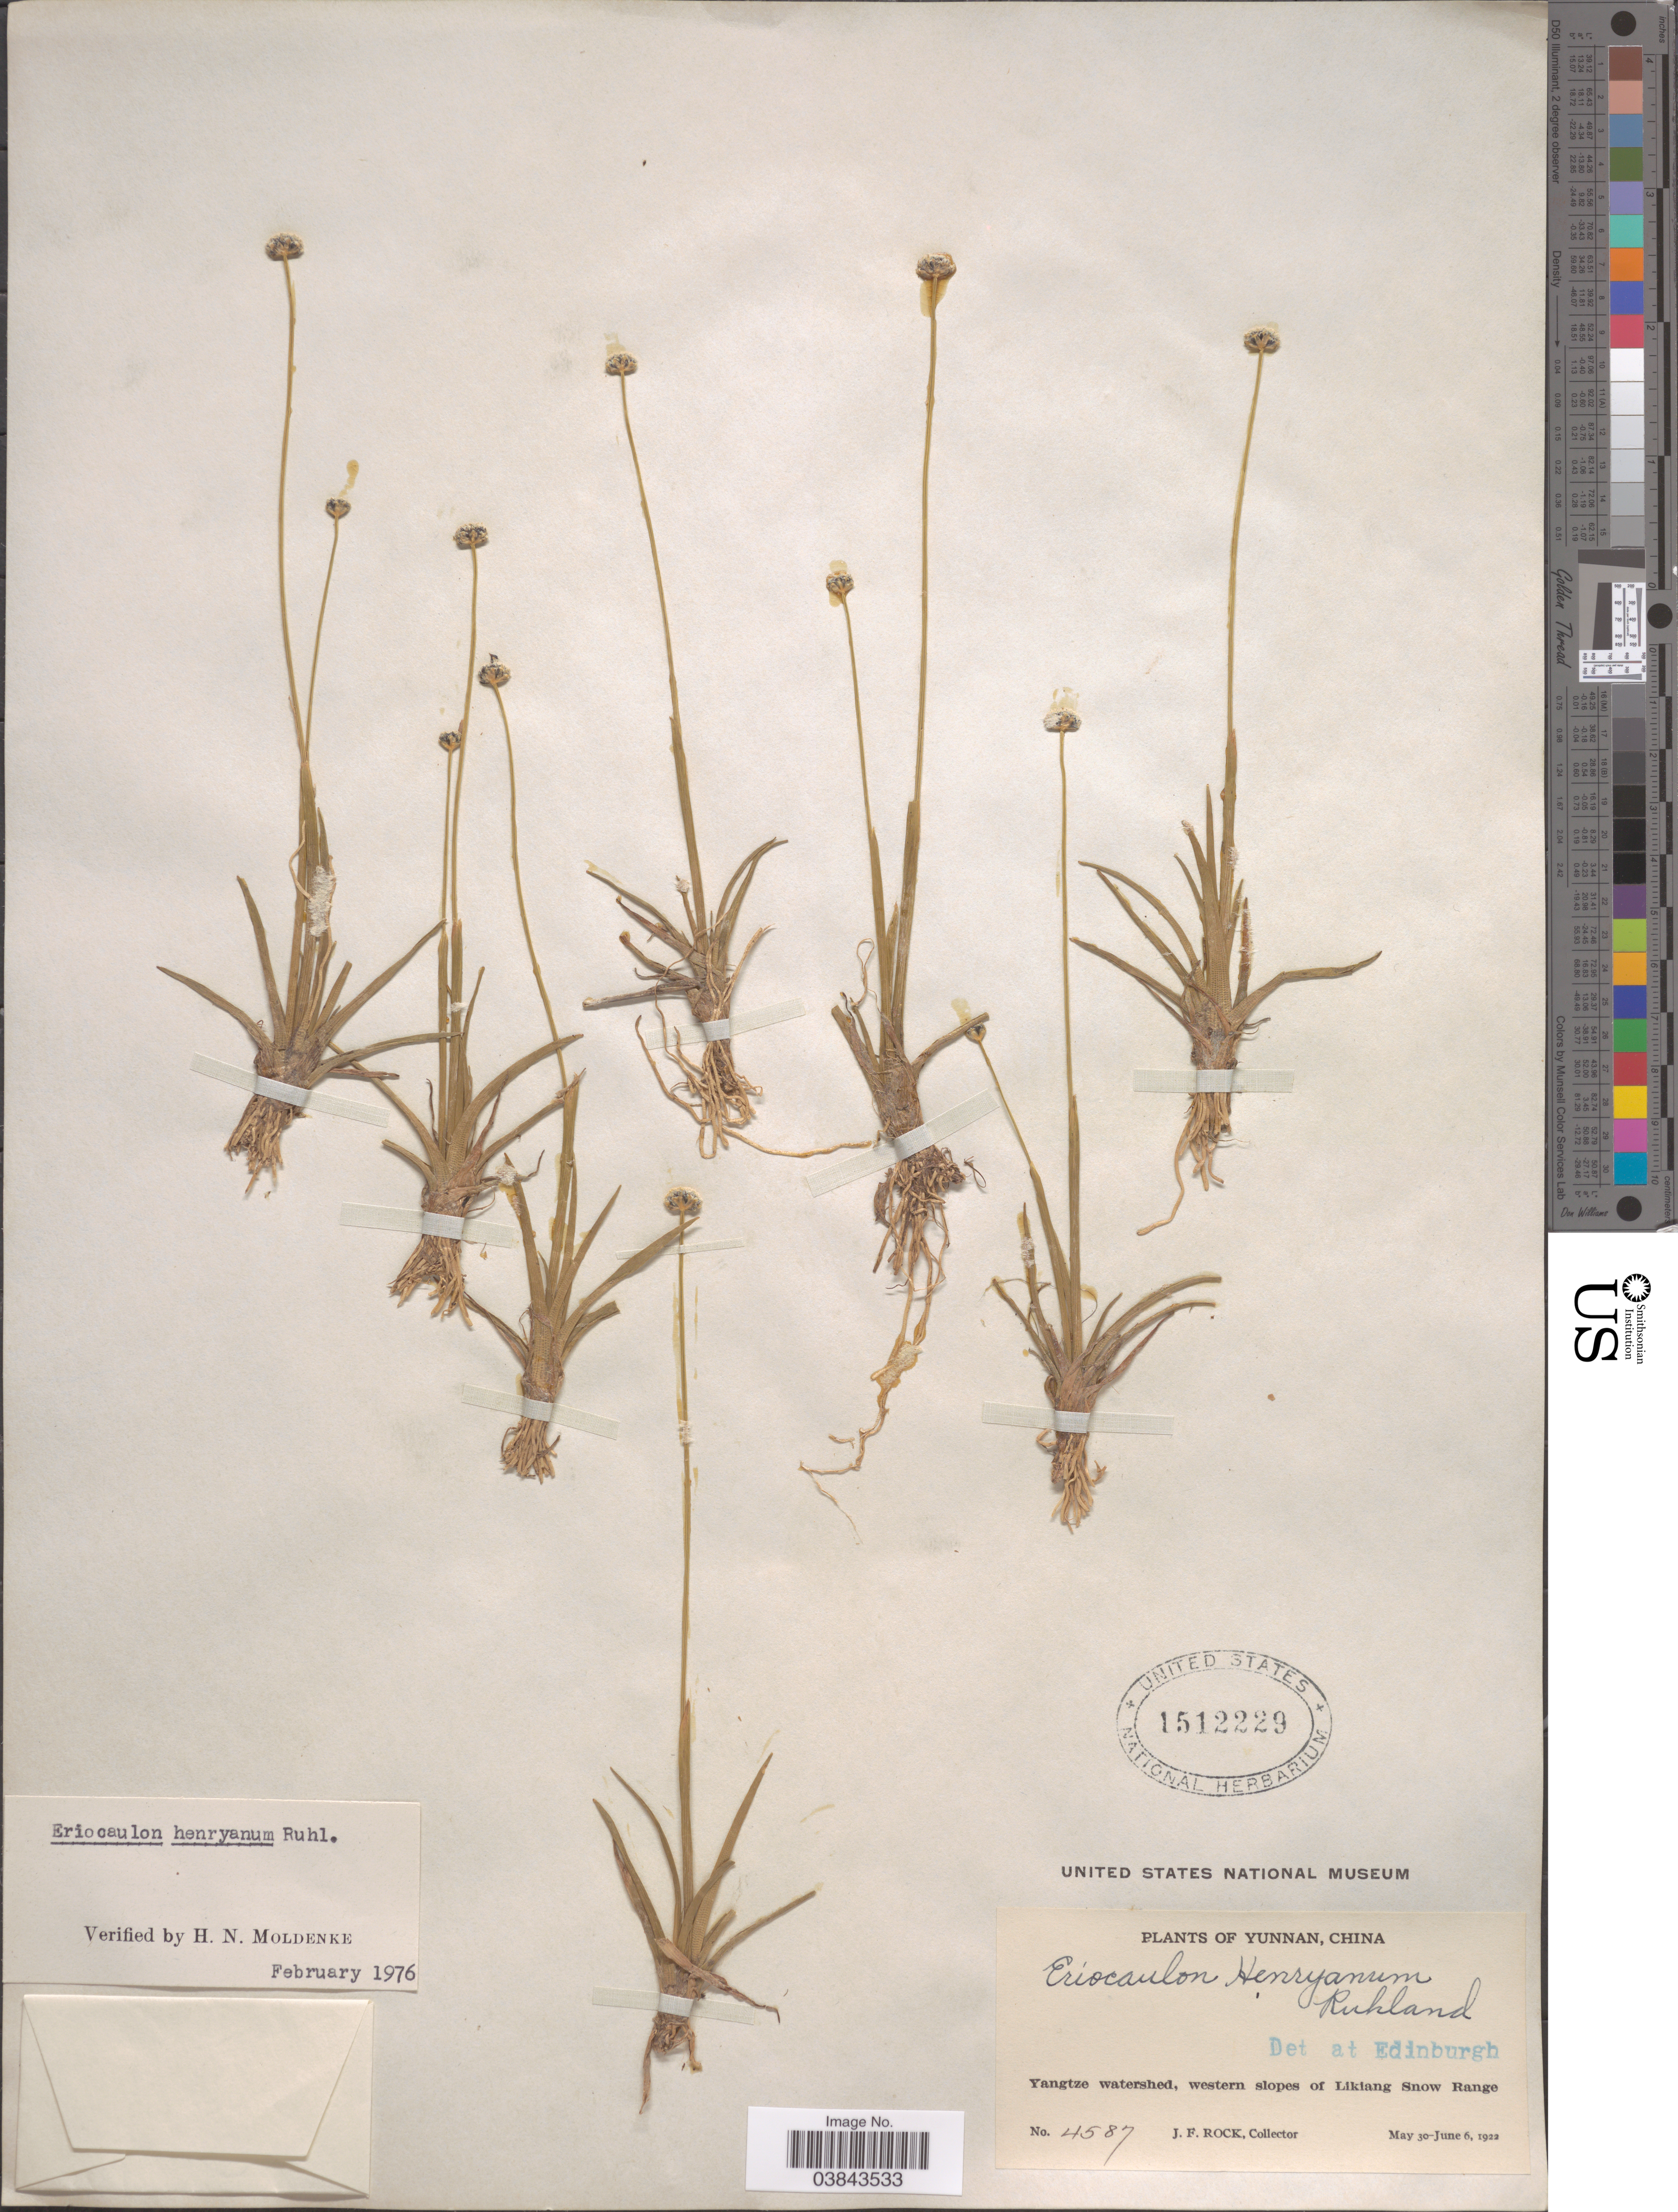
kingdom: Plantae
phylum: Tracheophyta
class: Liliopsida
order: Poales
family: Eriocaulaceae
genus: Eriocaulon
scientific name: Eriocaulon henryanum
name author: Ruhland in Engl.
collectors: J. Rock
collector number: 4587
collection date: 1922-05-30/1922-06-06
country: China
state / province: Yunnan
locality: Yangtze watershed, western slopes of Likiang Snow Range.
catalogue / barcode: US 1512229